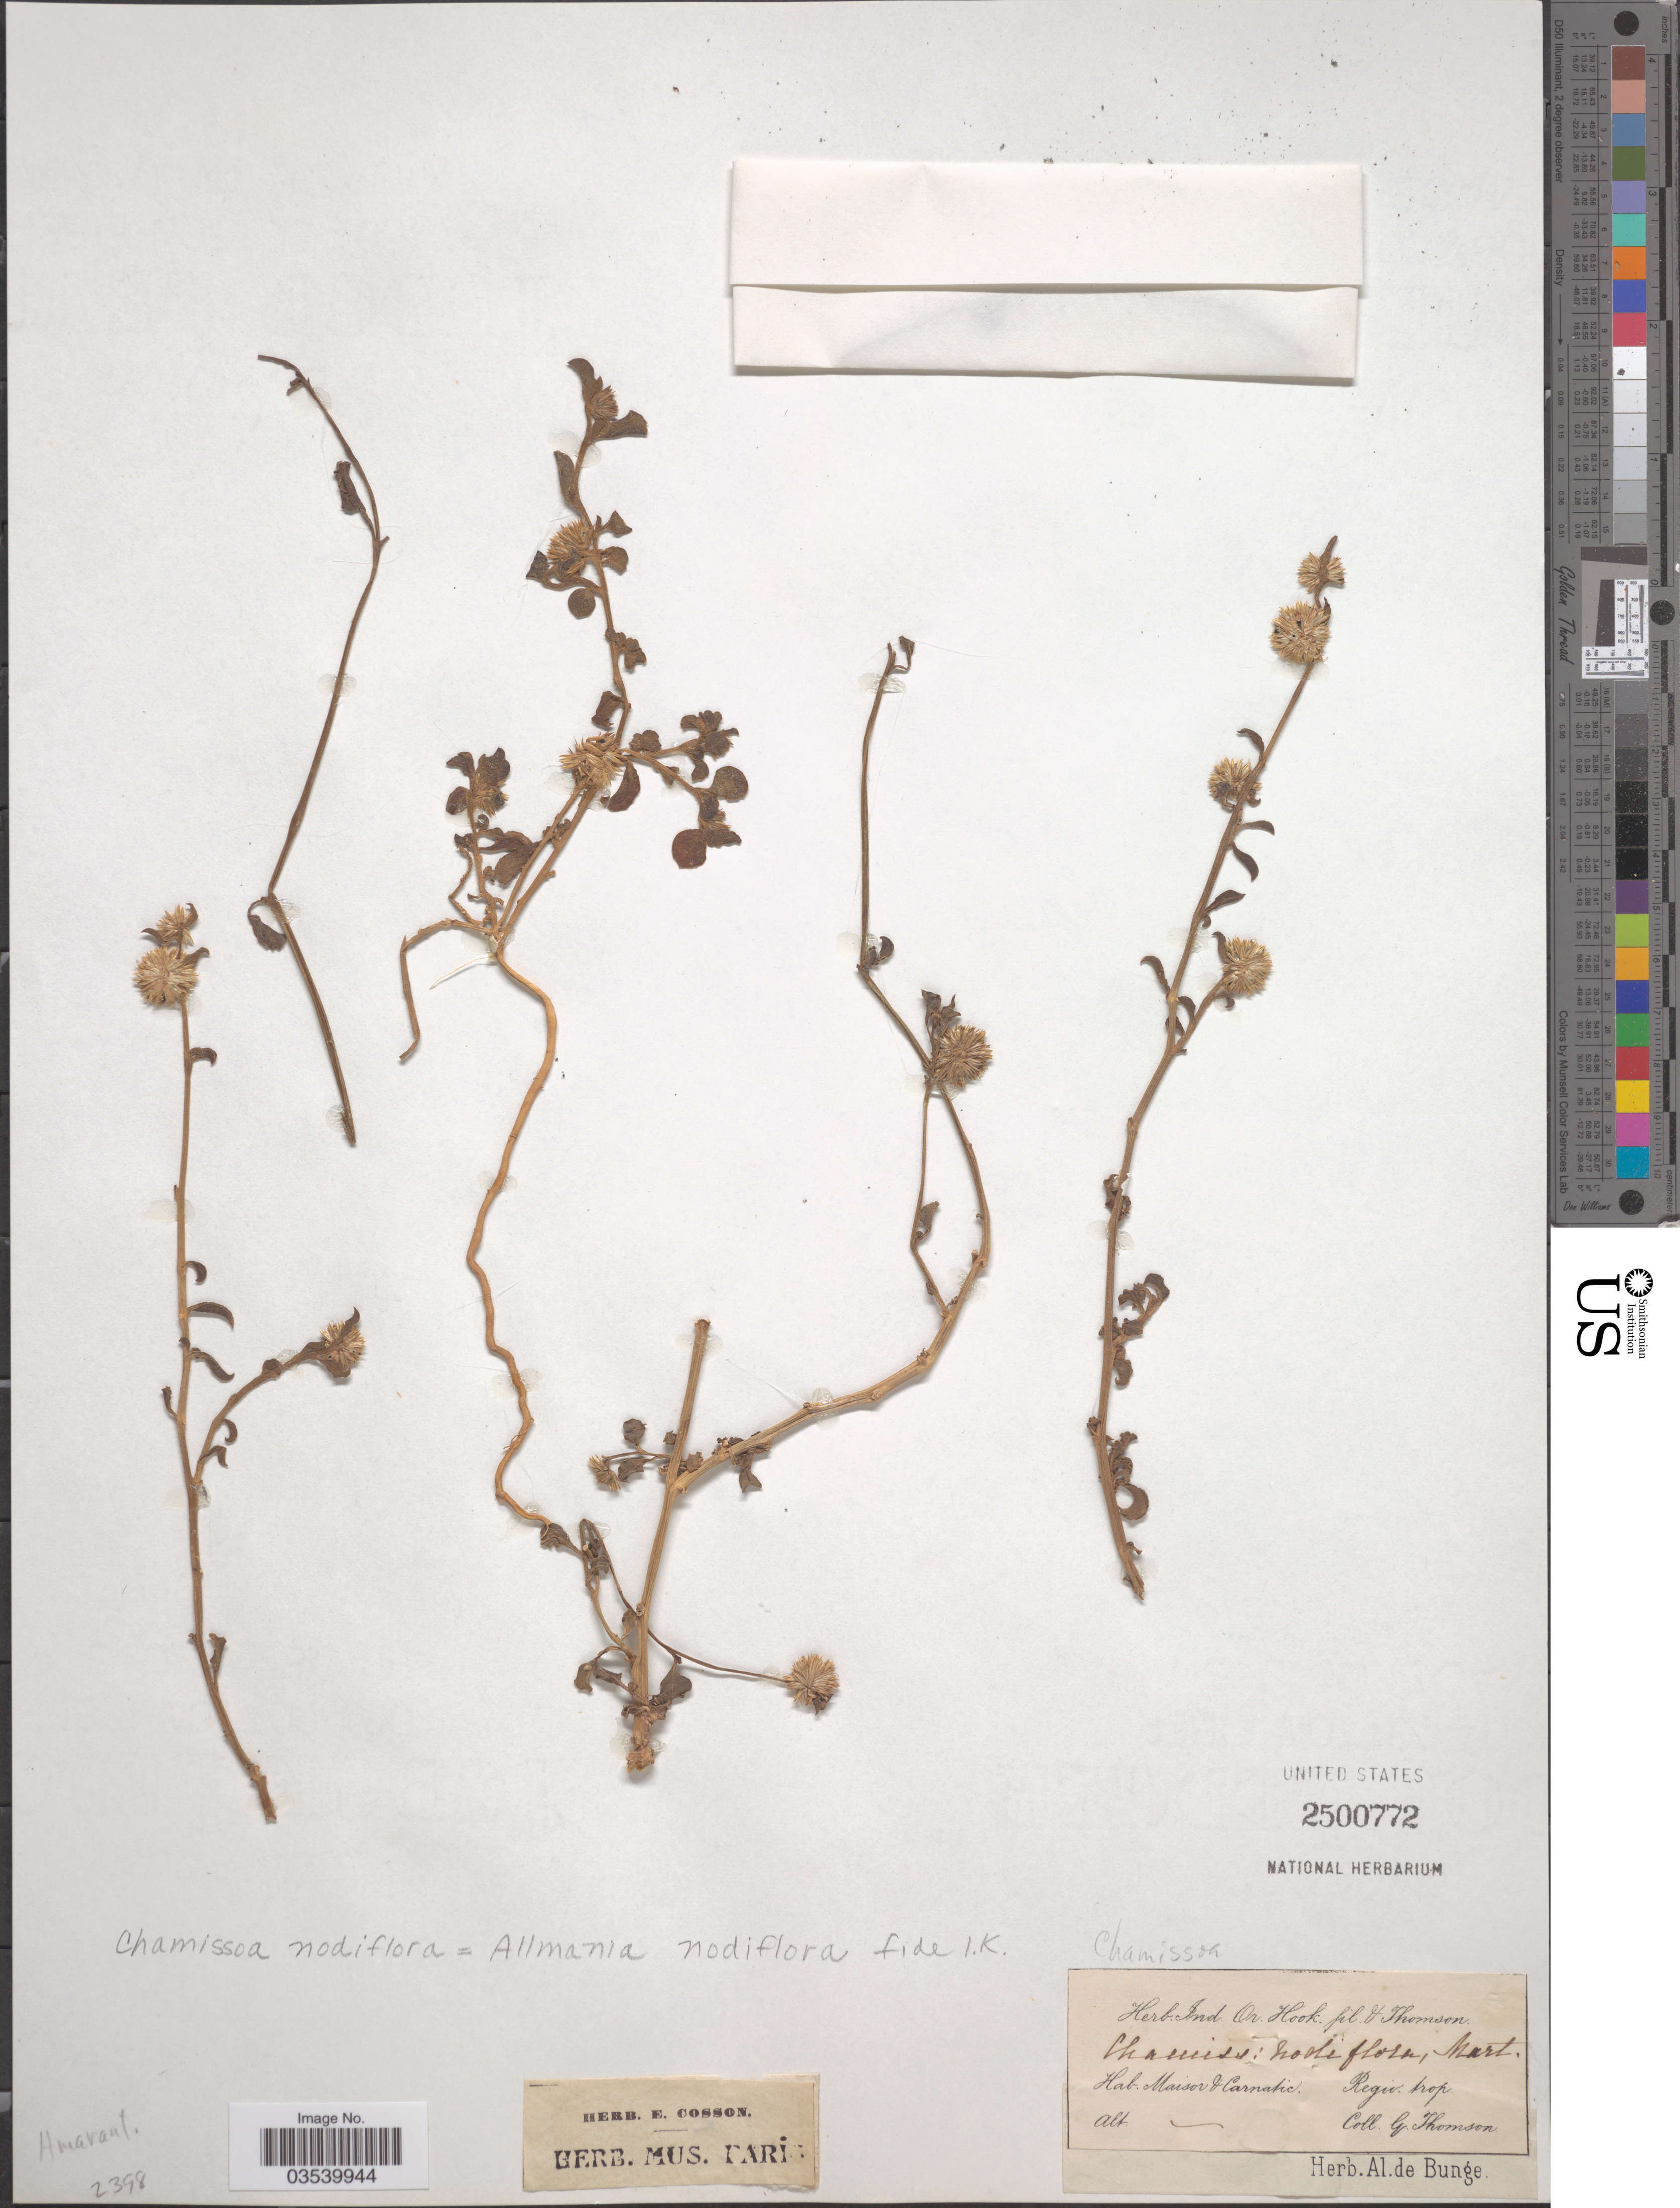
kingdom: Plantae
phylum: Tracheophyta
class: Magnoliopsida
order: Caryophyllales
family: Amaranthaceae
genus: Allmania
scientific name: Allmania nodiflora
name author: (L.) R. Br. ex Wight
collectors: G. Thomson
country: India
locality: Maisor & Carnatic. Regio trop.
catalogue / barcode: US 2500772